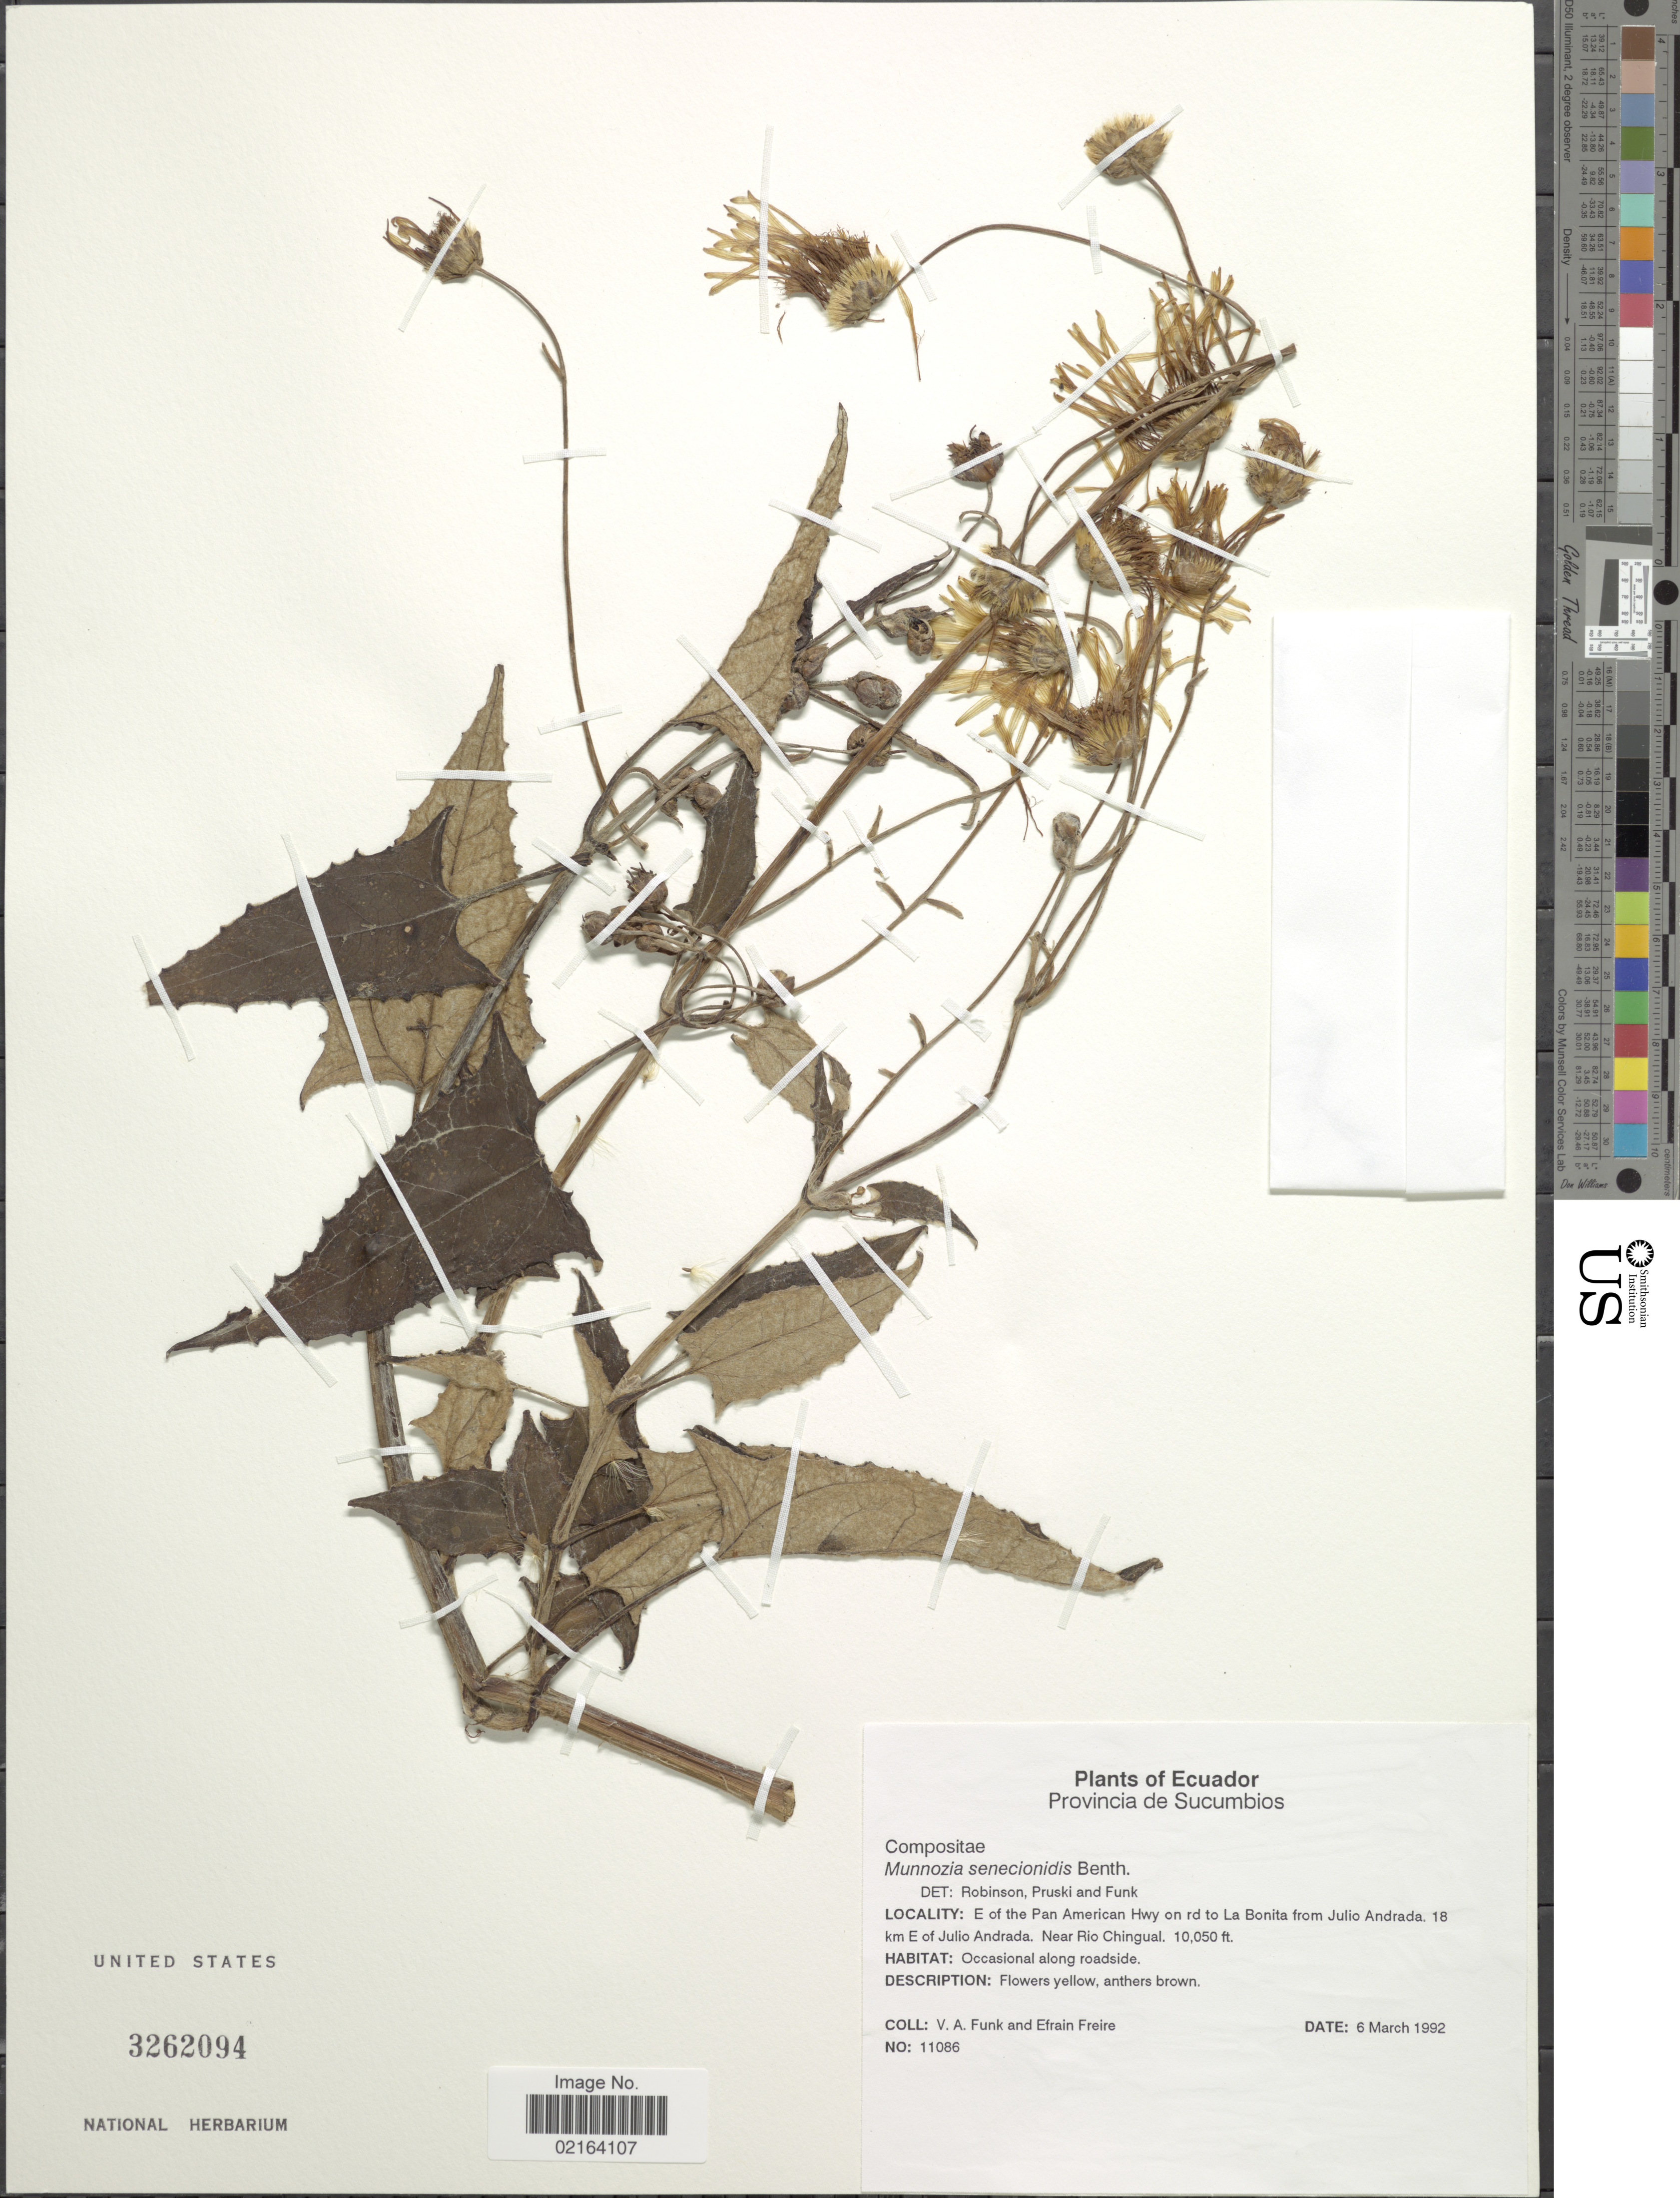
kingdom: Plantae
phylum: Tracheophyta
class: Magnoliopsida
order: Asterales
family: Asteraceae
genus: Munnozia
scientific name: Munnozia senecionidis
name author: Benth.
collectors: V. Funk & E. Freire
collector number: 11086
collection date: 1992-03-06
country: Ecuador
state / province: Sucumbíos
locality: Province of Sucumbois, E of the Pan-American Hwy on rd to La Bonita from Julio Andrada, 18 km E of Julio Andrada, Near Rio Chingual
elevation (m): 3063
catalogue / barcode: US 326294